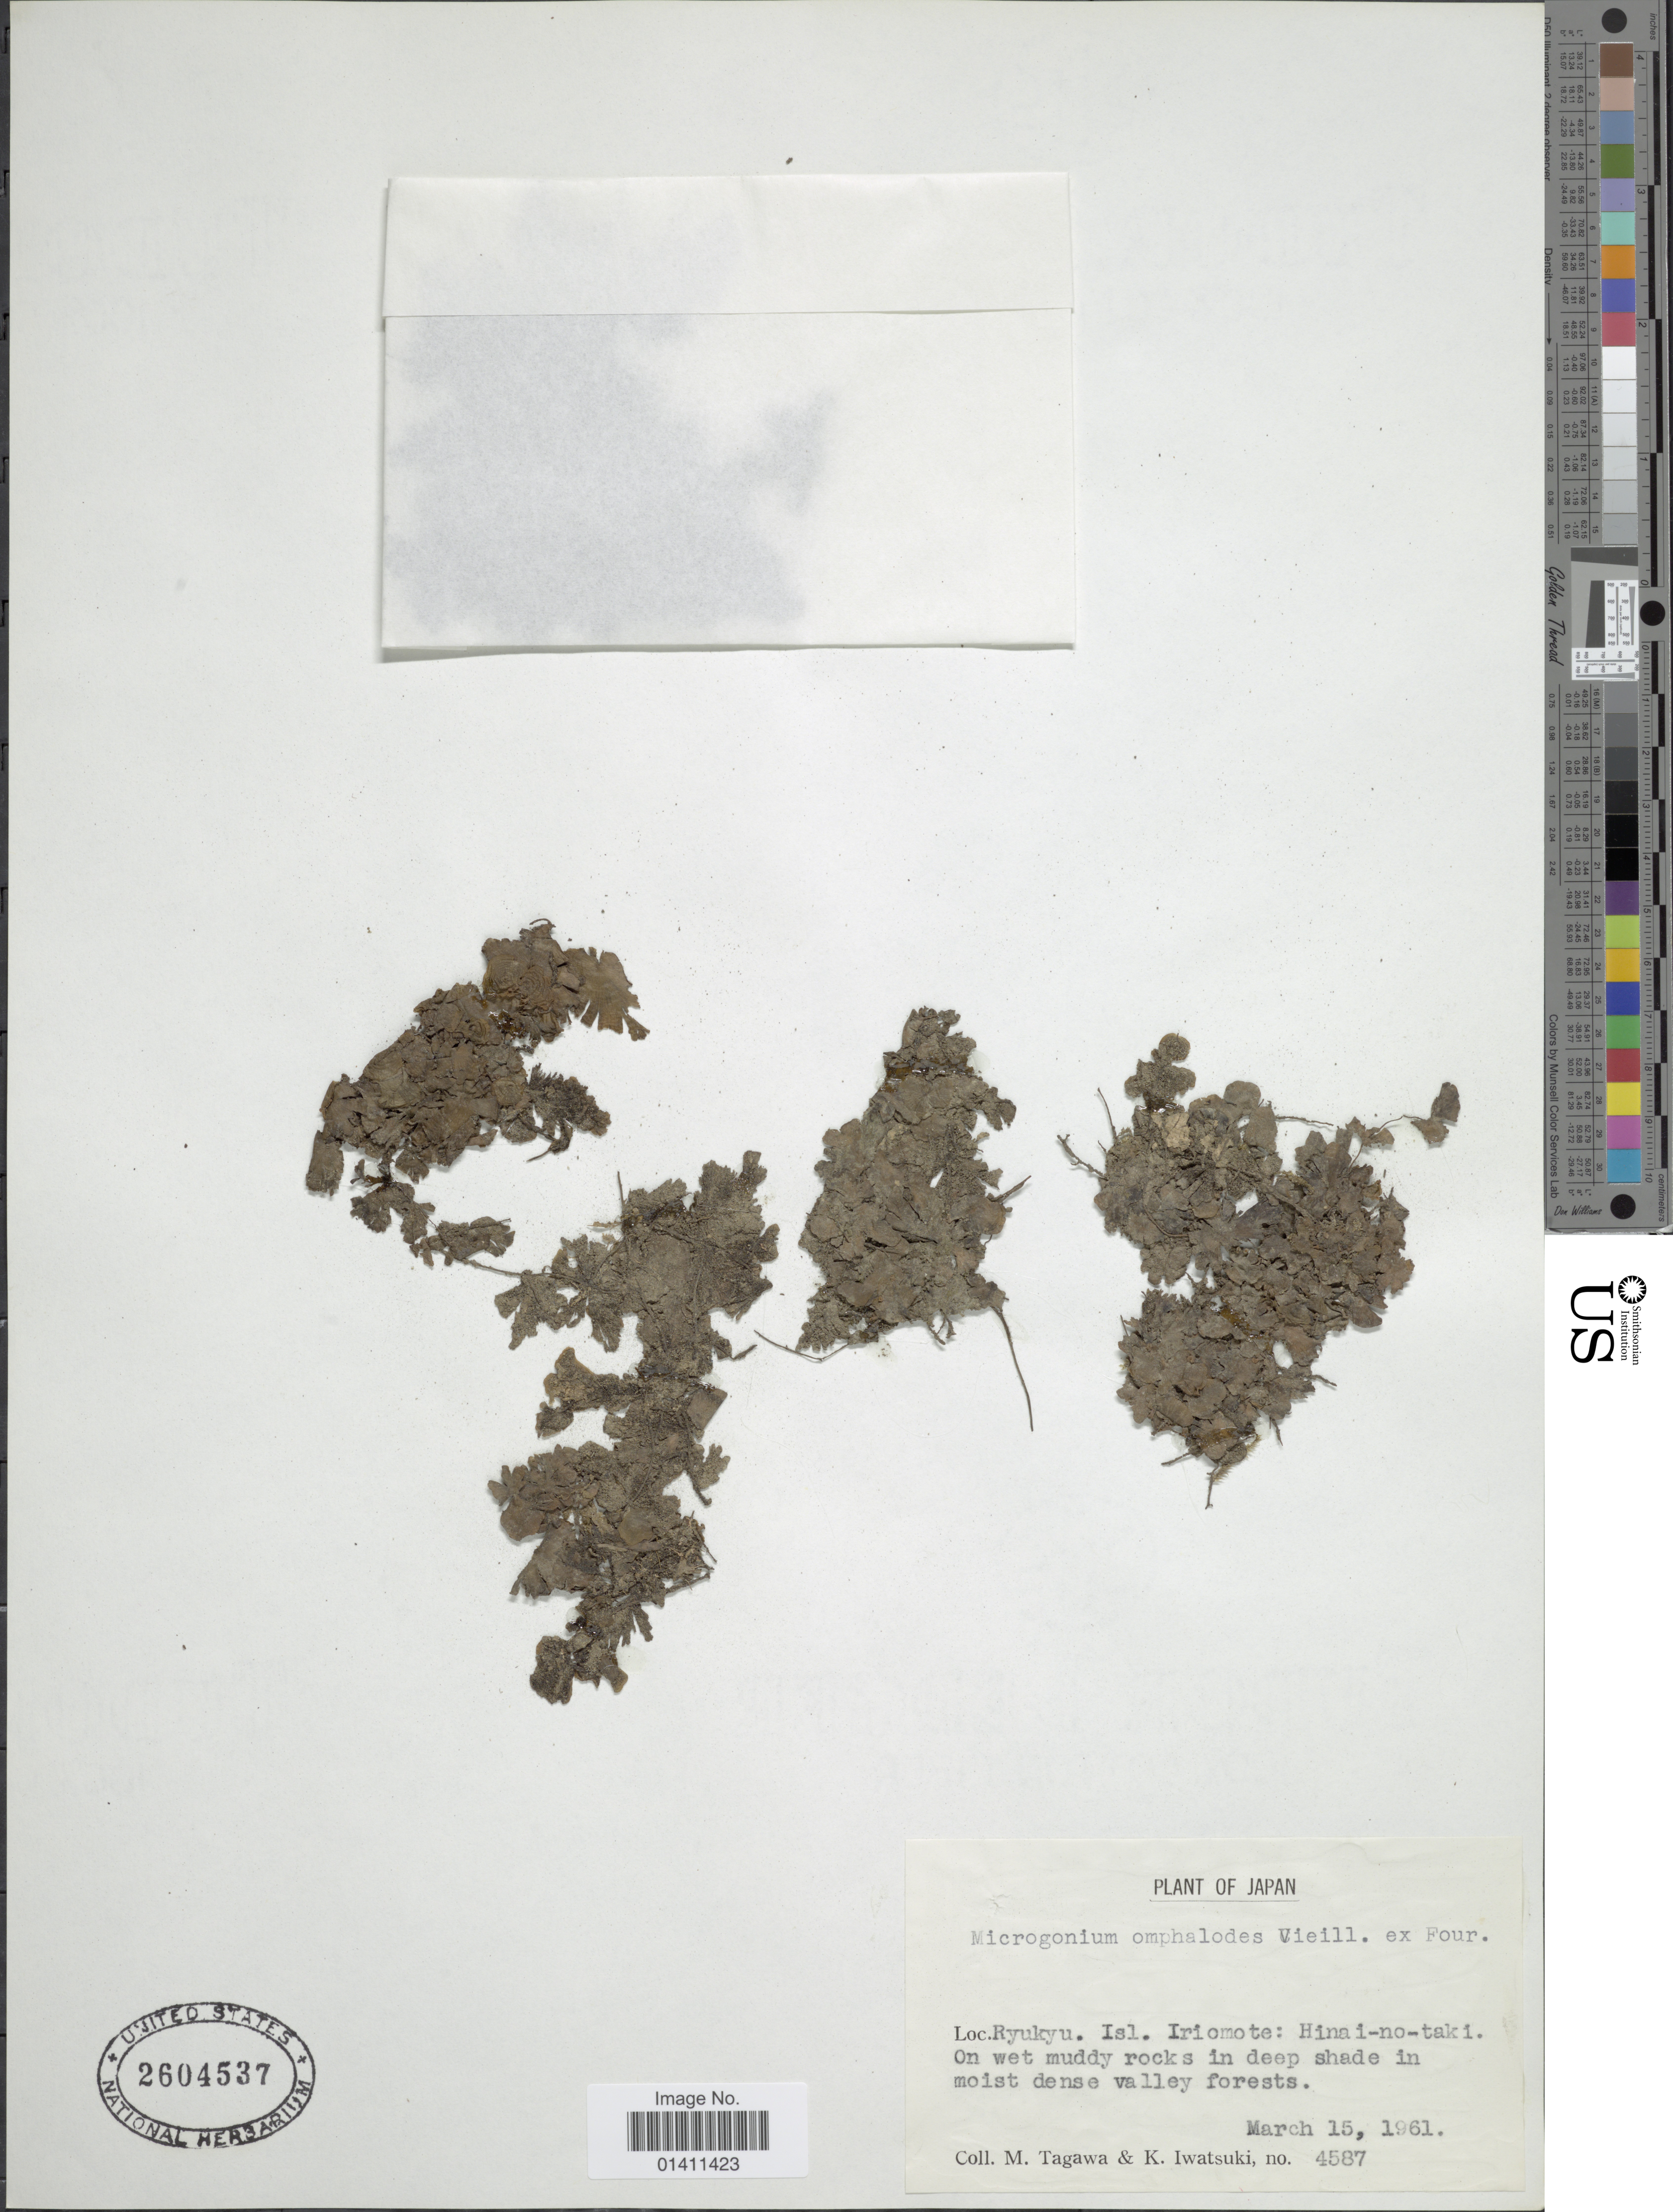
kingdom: Plantae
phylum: Tracheophyta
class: Polypodiopsida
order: Hymenophyllales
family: Hymenophyllaceae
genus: Didymoglossum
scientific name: Didymoglossum omphalodes (Vieill. ex E. Fourn.) comb. ined., 2015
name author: (Vieill. ex E. Fourn.)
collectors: M. Tagawa & K. Iwatsuki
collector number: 4587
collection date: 1961-03-15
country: Japan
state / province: Okinawa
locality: Ryukyu. Isl. Iriomote: Hinai-no-taki.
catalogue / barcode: US 2604537